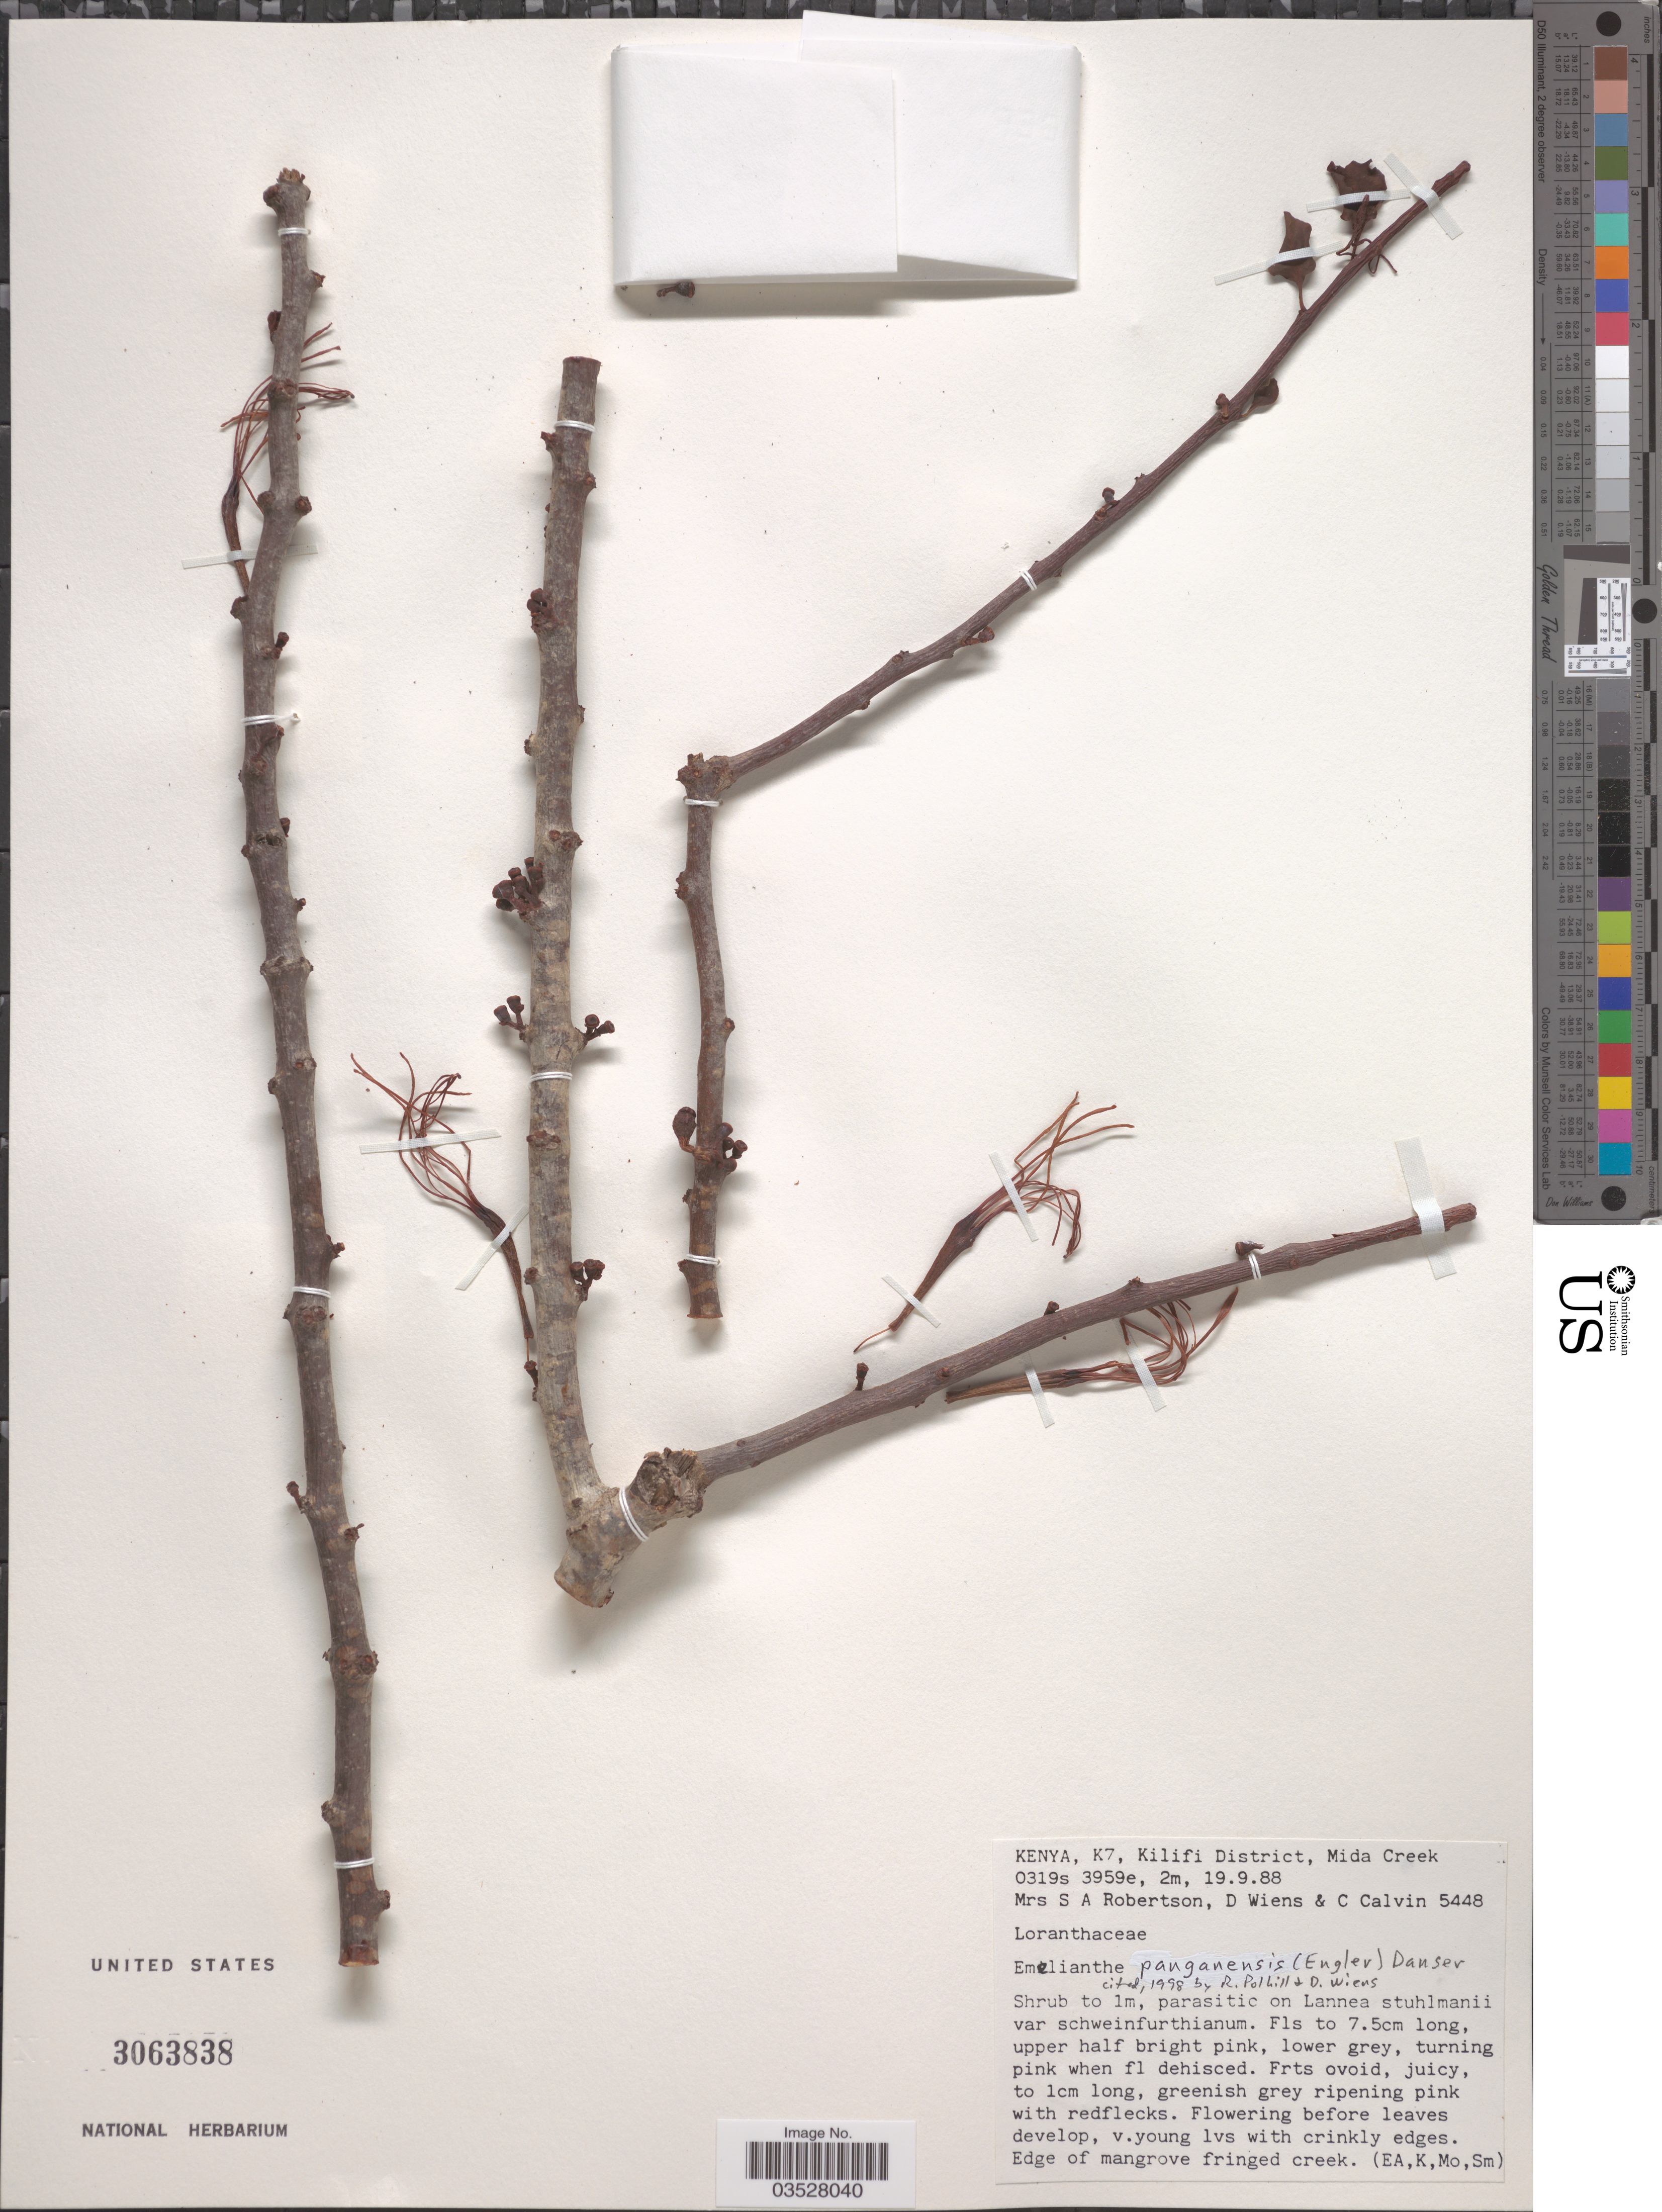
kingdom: Plantae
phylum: Tracheophyta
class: Magnoliopsida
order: Santalales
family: Loranthaceae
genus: Emelianthe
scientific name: Emelianthe panganensis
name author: (Engl.) Danser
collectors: S. Robertson, D. Wiens & C. Calvin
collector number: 5448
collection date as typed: Transcribed d/m/y: 19/9/88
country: Kenya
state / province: Kilifi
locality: K7, Kilifi District, Mida Creek.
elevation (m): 2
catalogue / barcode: US 3063838